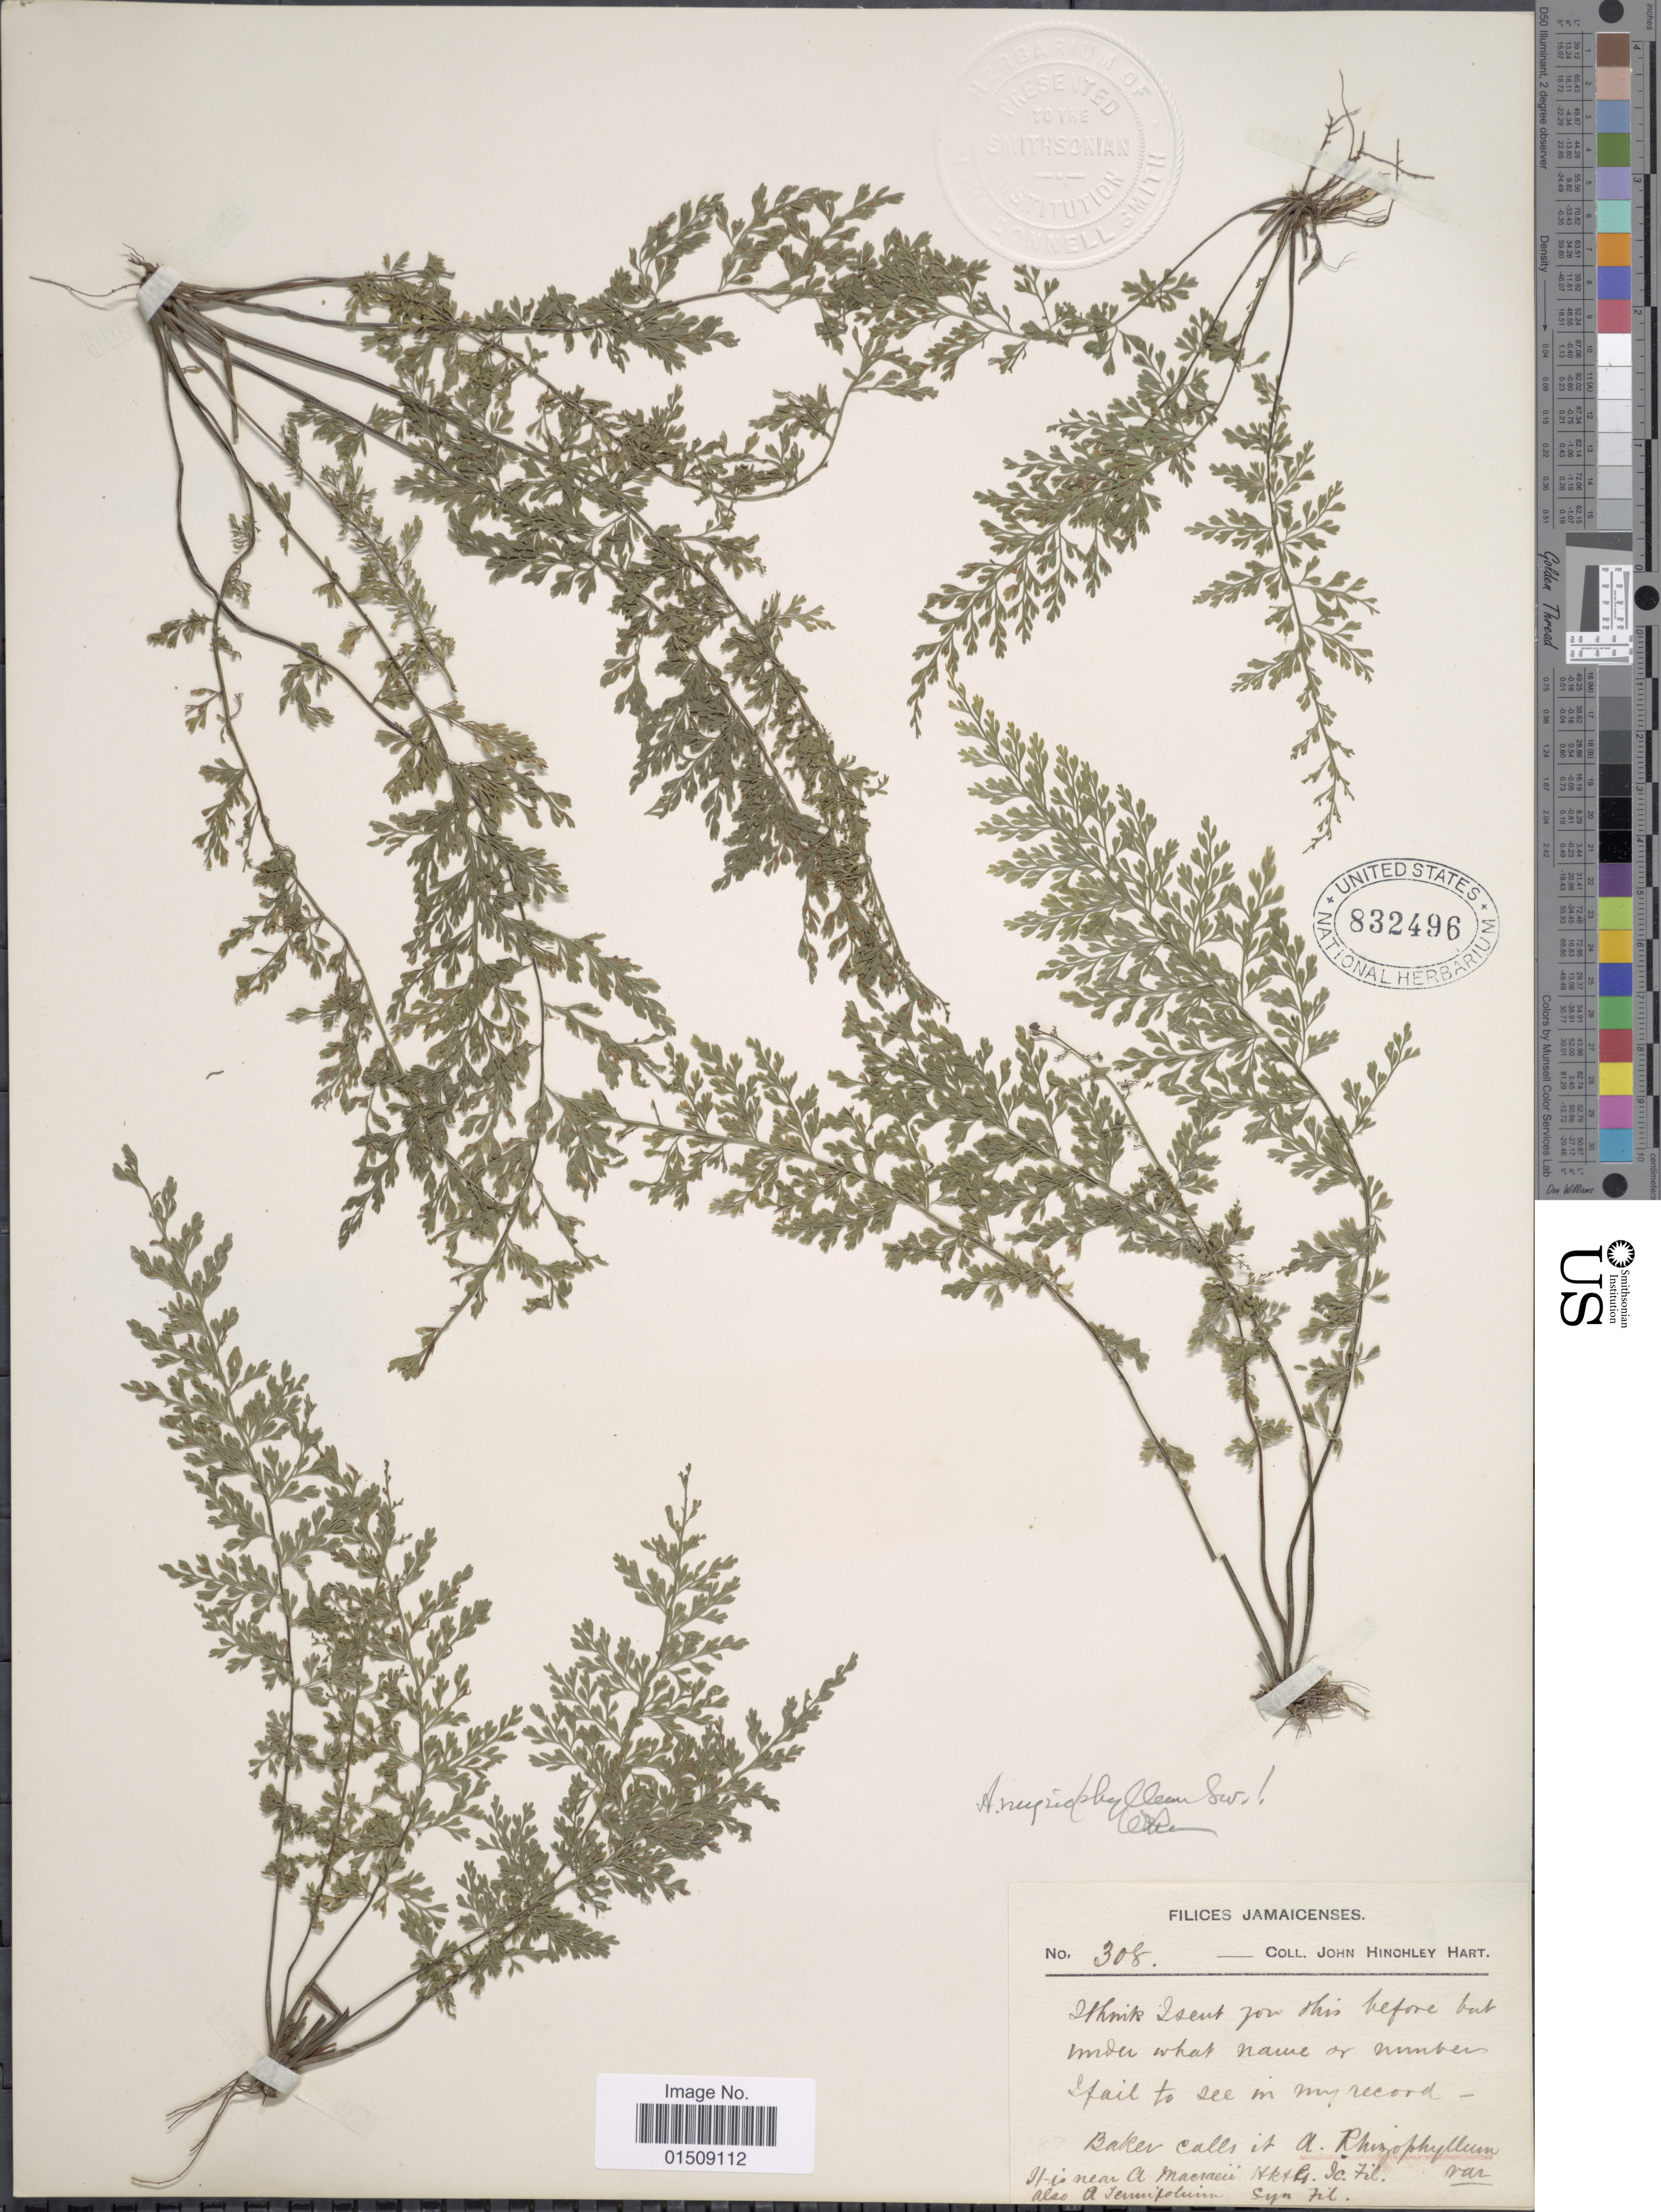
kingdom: Plantae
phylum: Tracheophyta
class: Polypodiopsida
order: Polypodiales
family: Aspleniaceae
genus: Asplenium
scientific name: Asplenium myriophyllum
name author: (Sw.) C. Presl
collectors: J. H. Hart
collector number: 308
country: Jamaica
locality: Jamaicensis